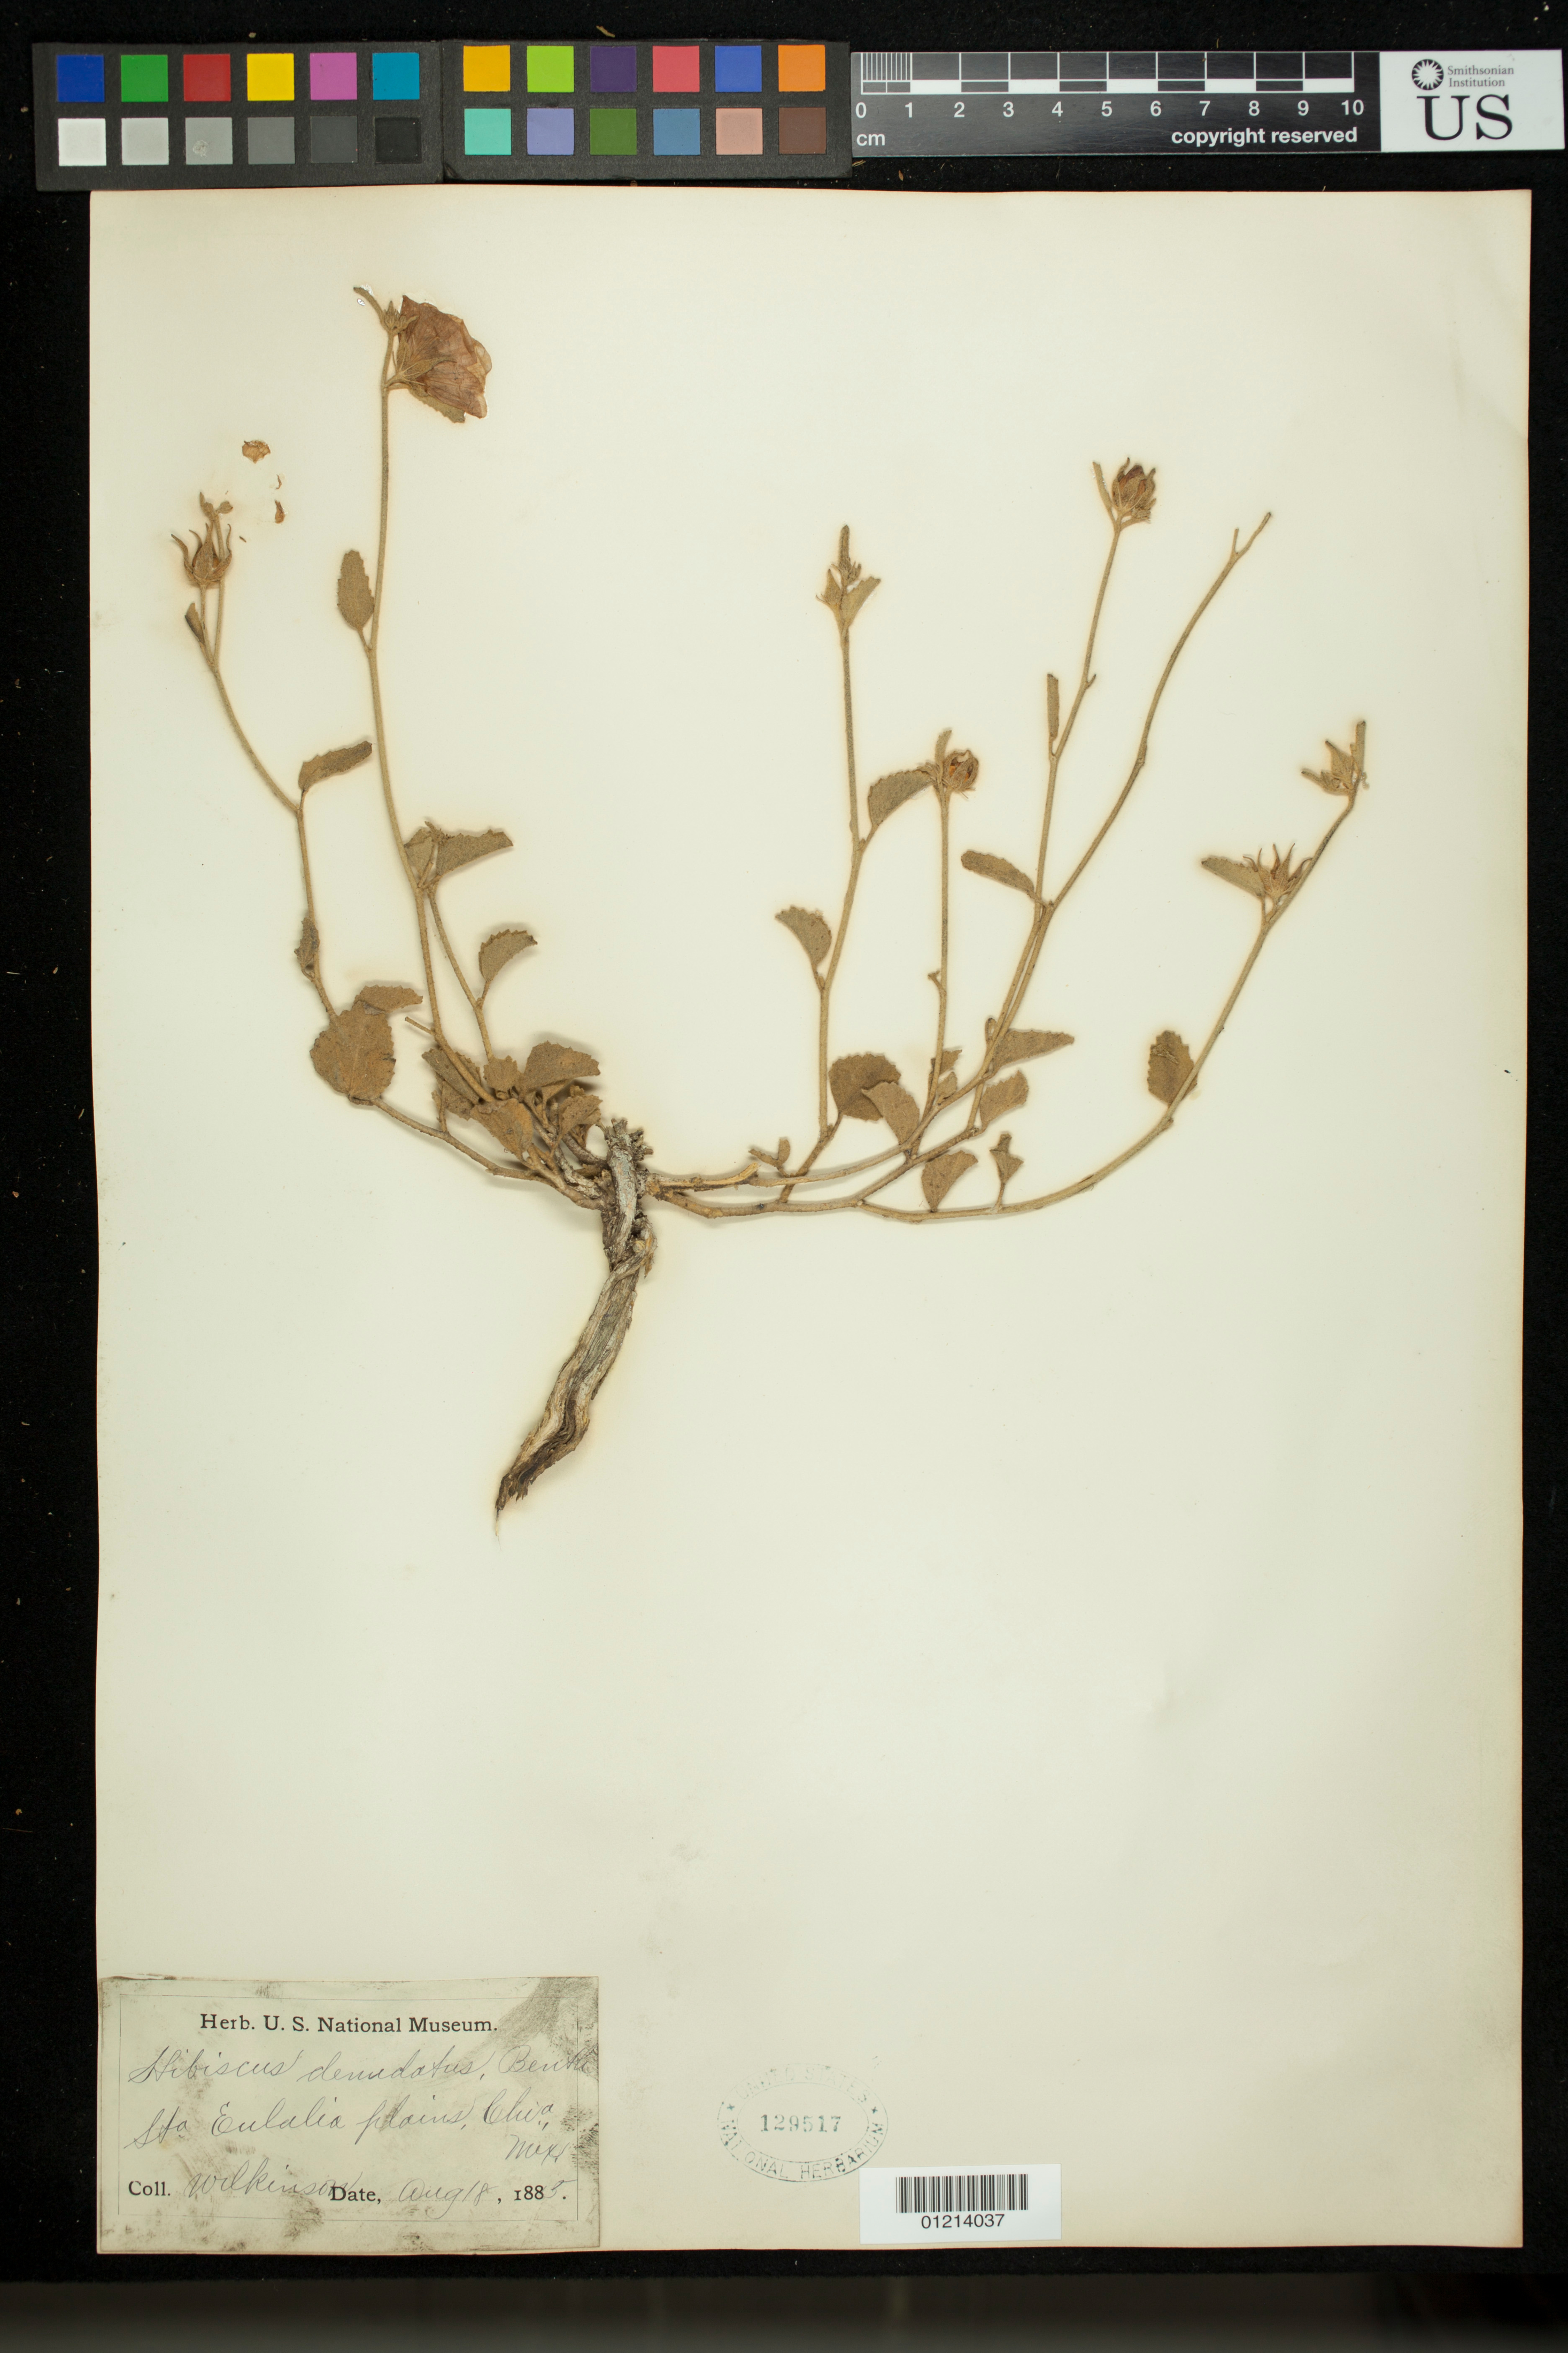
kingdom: Plantae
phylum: Tracheophyta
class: Magnoliopsida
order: Malvales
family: Malvaceae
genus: Hibiscus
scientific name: Hibiscus denudatus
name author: Benth.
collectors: Wilkinson, --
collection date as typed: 18 Aug 1885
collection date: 1885-08-18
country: Mexico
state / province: Chihuahua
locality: Sta. Eulalia plains, Chia, Mex.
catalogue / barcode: US 129517